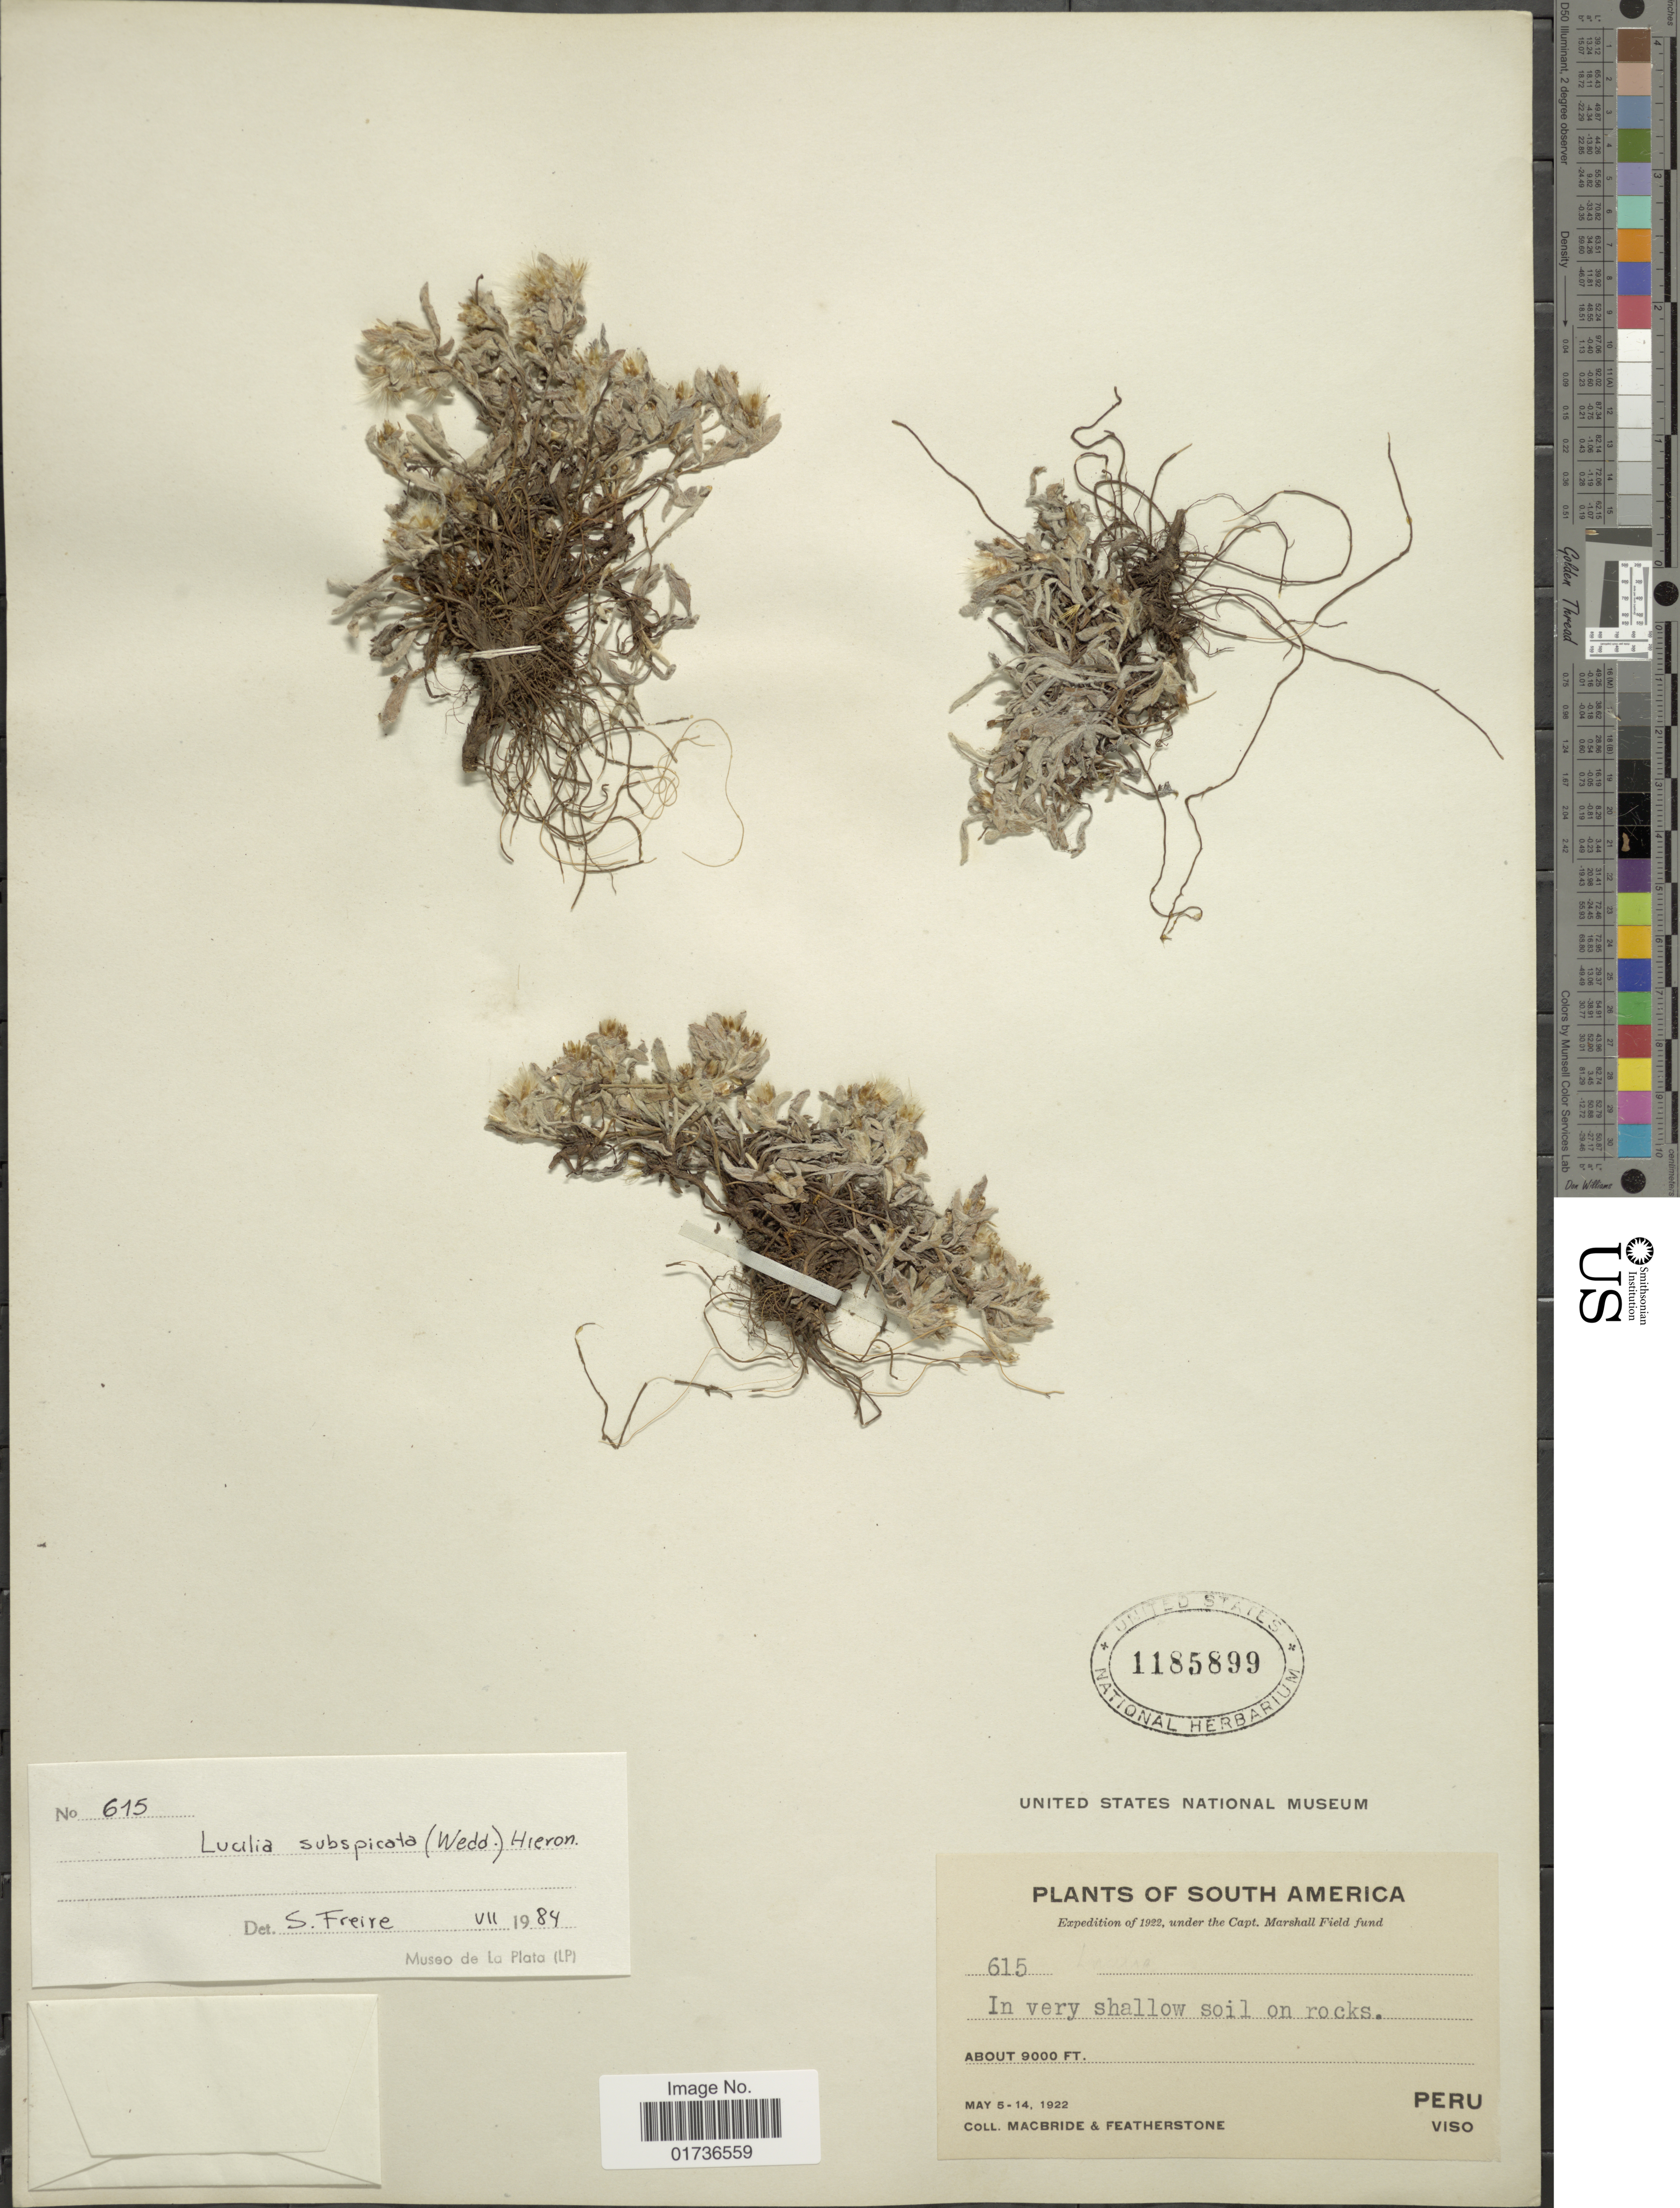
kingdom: Plantae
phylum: Tracheophyta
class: Magnoliopsida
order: Asterales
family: Asteraceae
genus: Mniodes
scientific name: Mniodes subspicata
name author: (Wedd.) S.E. Freire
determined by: Dillon, M. O.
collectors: Macbride, -- & -. Featherstone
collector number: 615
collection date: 1922-05-05/1922-05-14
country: Peru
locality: In very shallow soil on rocks, Viso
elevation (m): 2743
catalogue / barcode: US 1185899